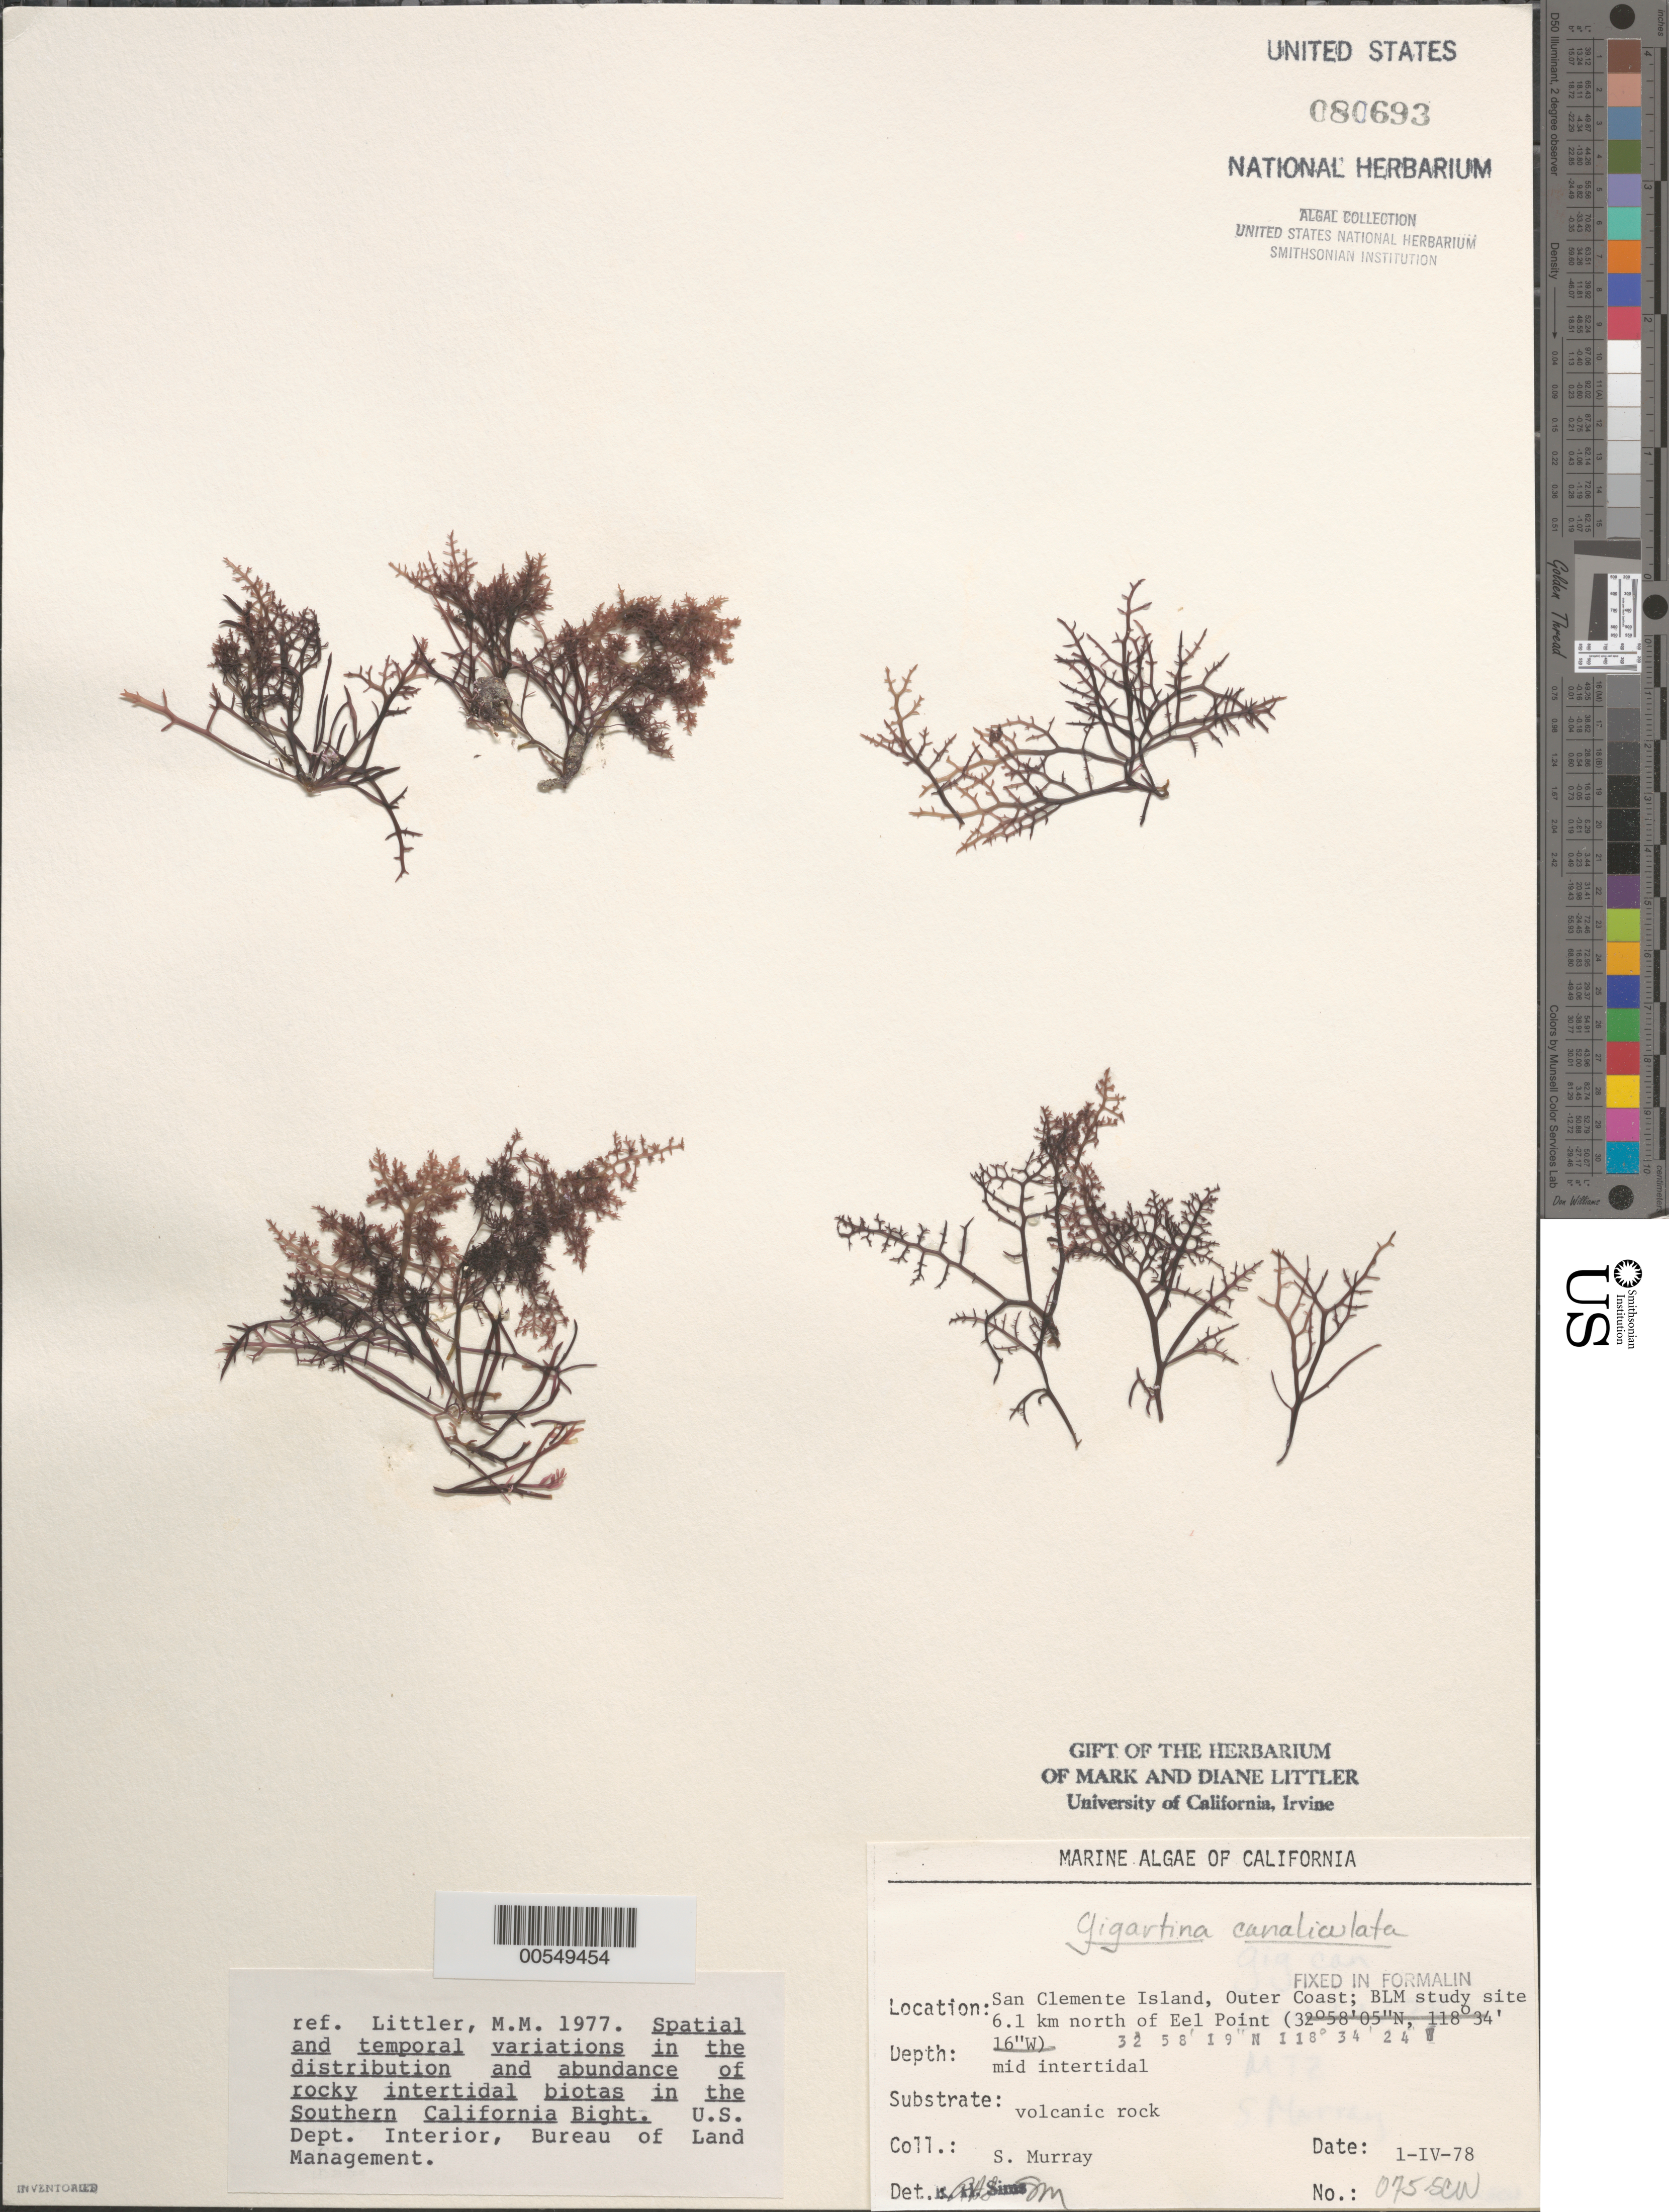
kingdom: Plantae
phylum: Rhodophyta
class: Florideophyceae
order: Gigartinales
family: Gigartinaceae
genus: Chondracanthus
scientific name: Chondracanthus canaliculatus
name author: (Harv.) Guiry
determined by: Algae name updating Project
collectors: S. N. Murray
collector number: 075-scw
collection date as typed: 01 Apr 1978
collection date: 1978-04-01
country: United States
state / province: California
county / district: Los Angeles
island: San Clemente Island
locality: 6.1 km north of Eel Point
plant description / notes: BLM-SOCALBIGHT Rocky Intertidal Survey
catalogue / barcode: US 80693